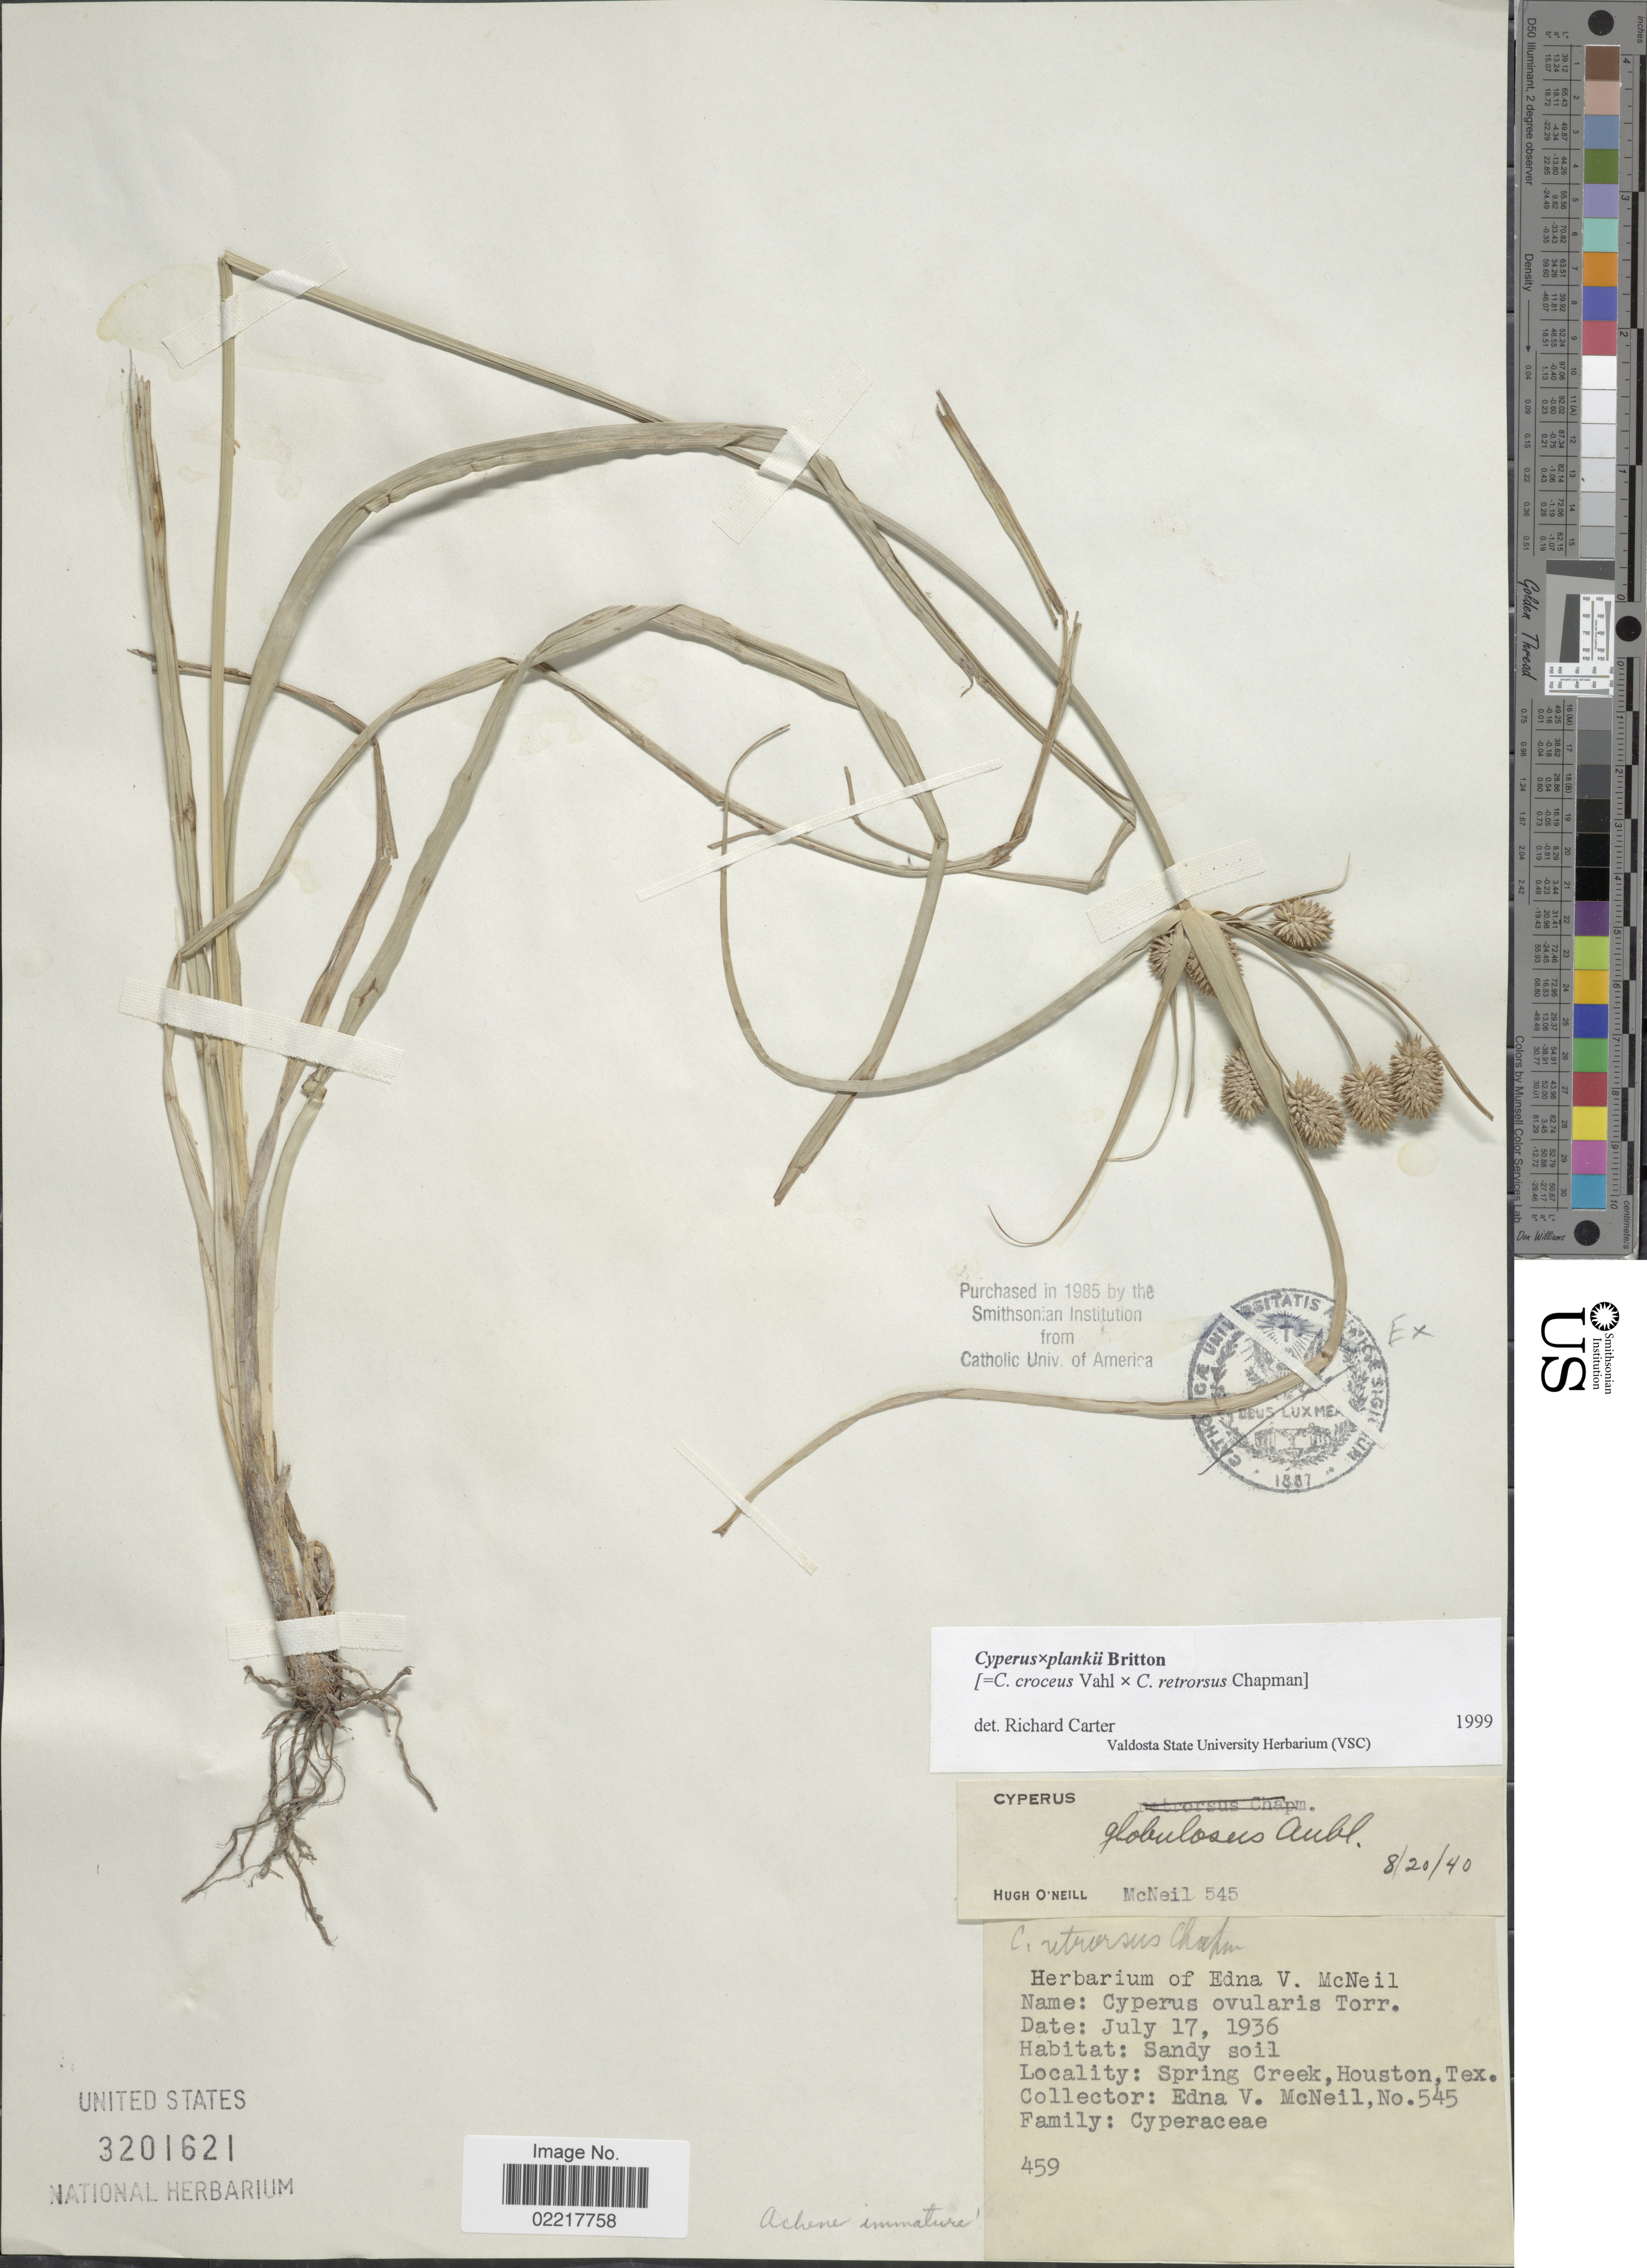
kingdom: Plantae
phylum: Tracheophyta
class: Liliopsida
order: Poales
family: Cyperaceae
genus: Cyperus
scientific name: Cyperus x plankii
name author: Britton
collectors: E. McNeil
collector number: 545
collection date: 1936-07-17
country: United States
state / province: Texas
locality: Spring Creek, Houston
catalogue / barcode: US 3201621